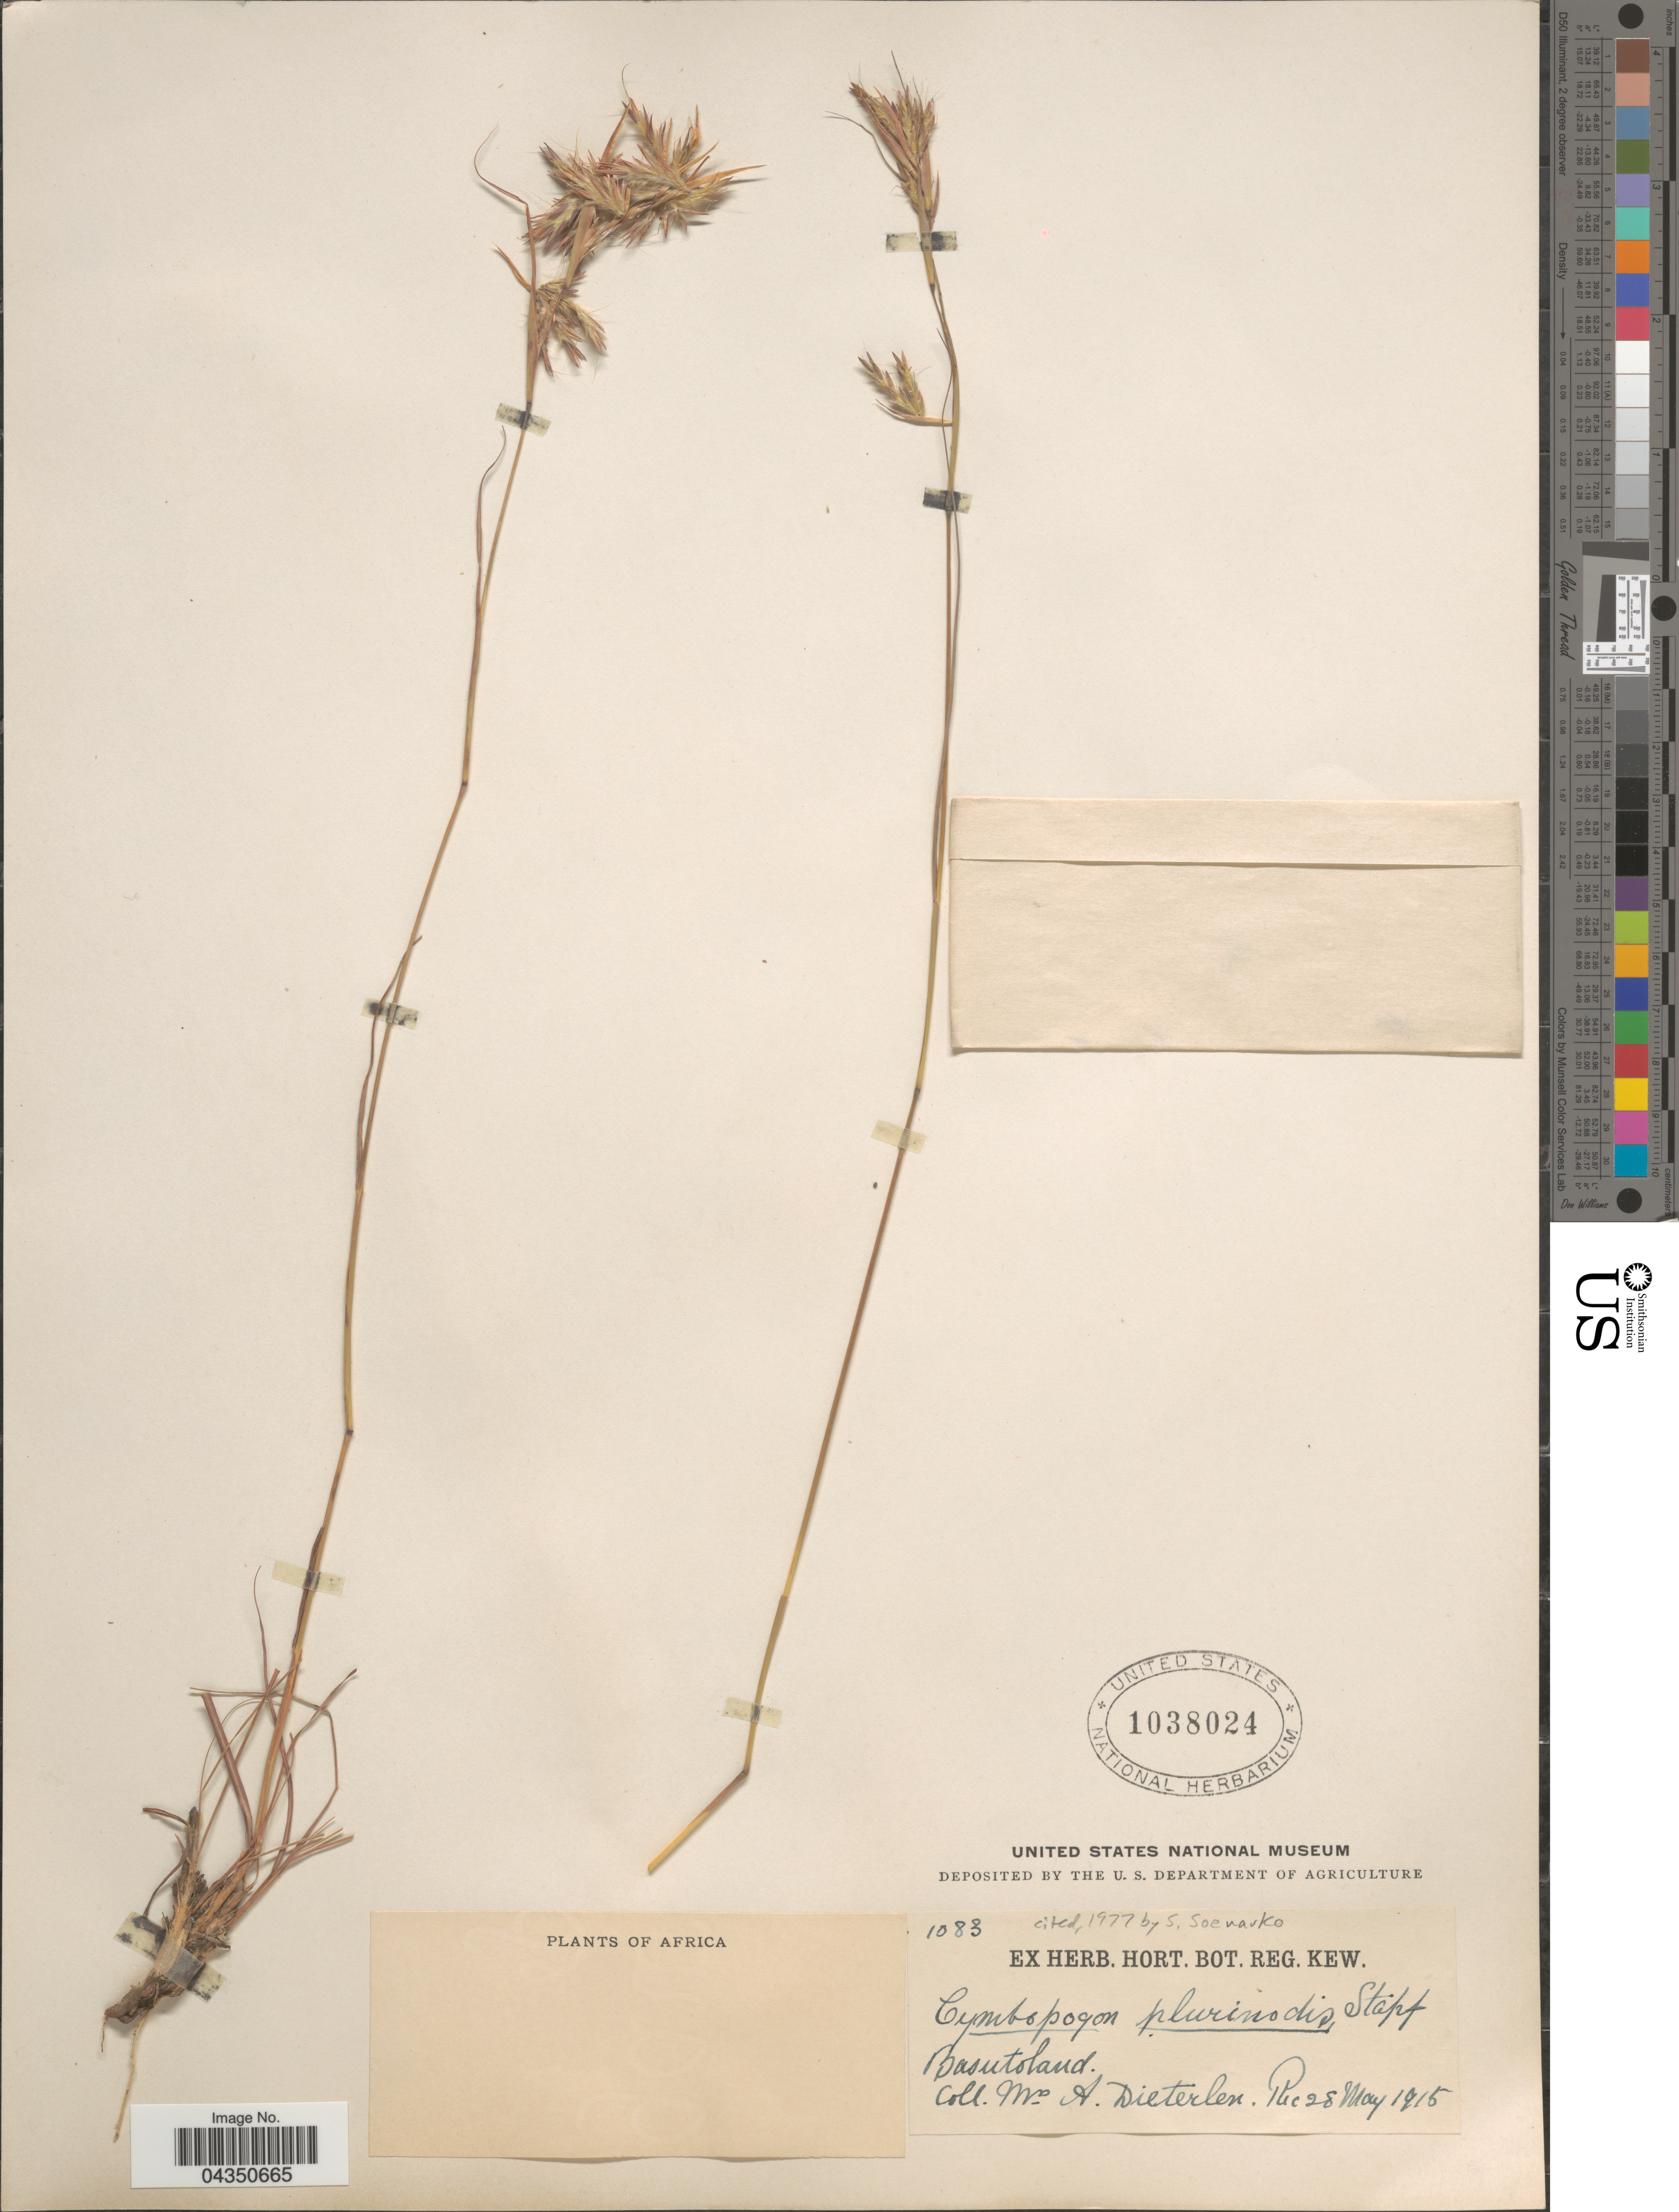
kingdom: Plantae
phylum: Tracheophyta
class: Liliopsida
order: Poales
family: Poaceae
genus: Cymbopogon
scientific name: Cymbopogon pospischillii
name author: (K. Schum.) C.E. Hubb.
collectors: A. Dieterlen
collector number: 1083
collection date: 1915-05-28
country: Lesotho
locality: Africa. Basutoland.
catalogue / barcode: US 1038024